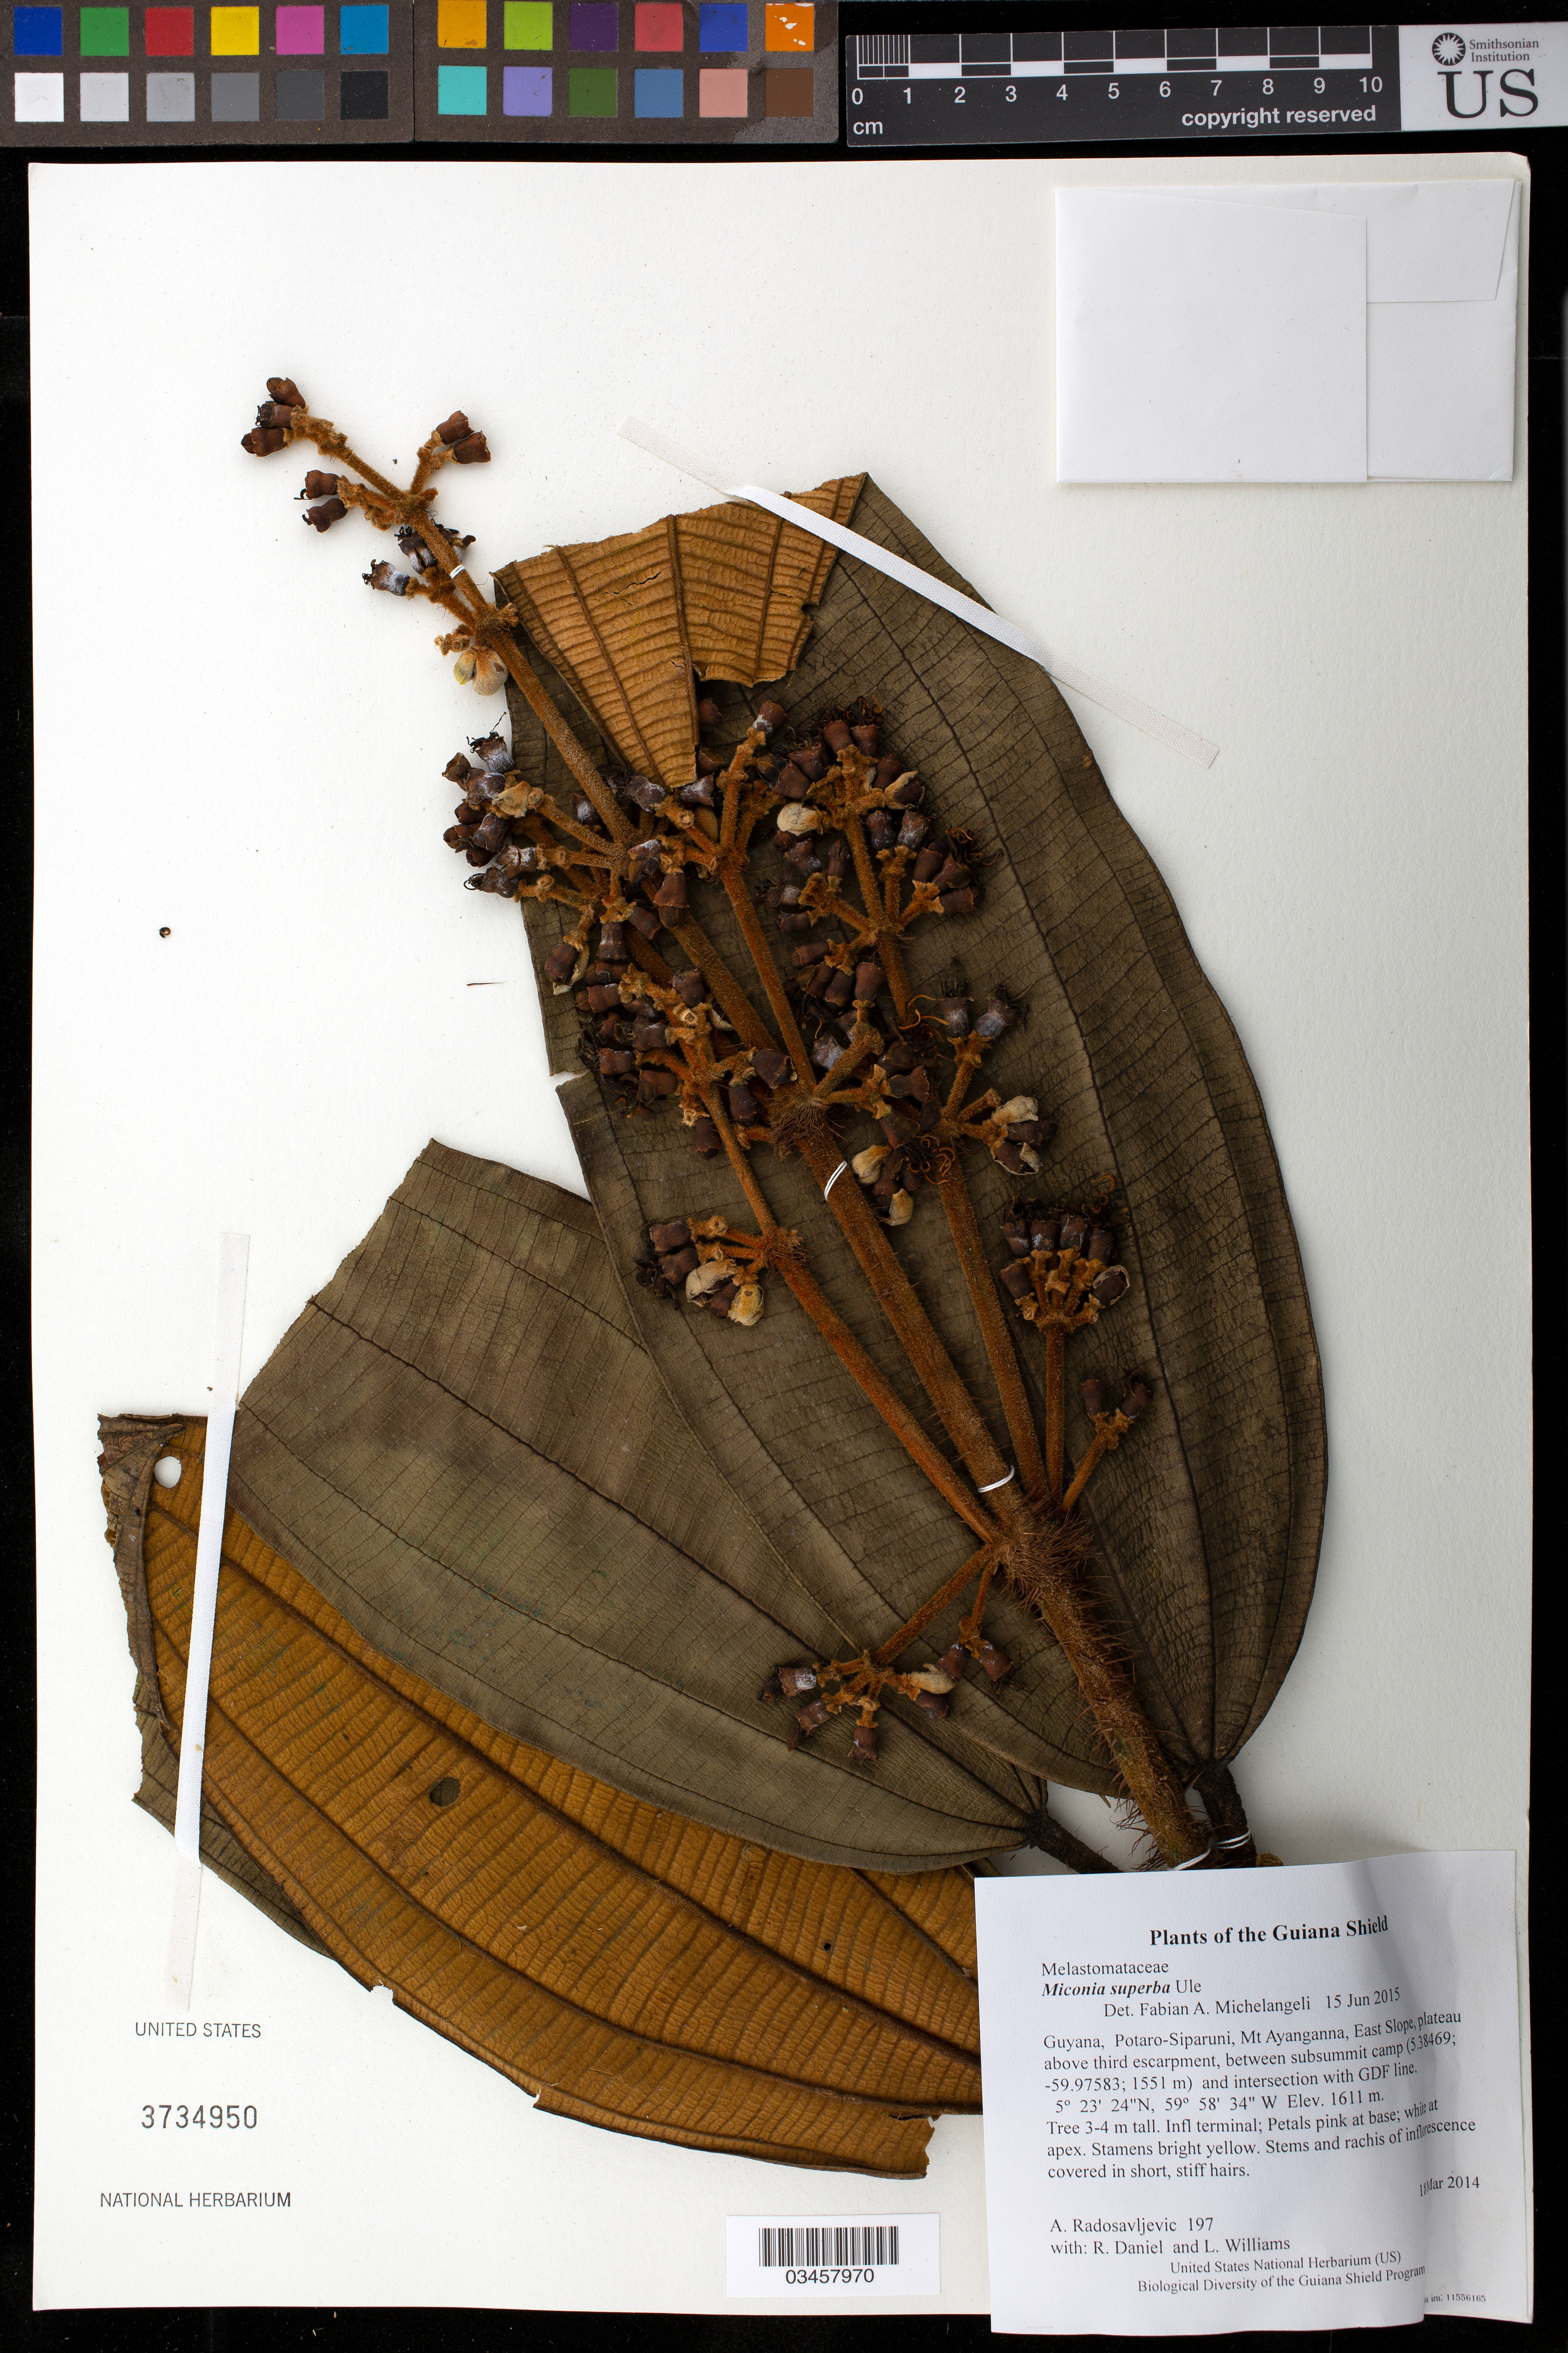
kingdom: Plantae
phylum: Tracheophyta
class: Magnoliopsida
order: Myrtales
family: Melastomataceae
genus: Miconia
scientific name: Miconia superba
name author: Ule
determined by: Michelangeli, F. A.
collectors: A. Radosavljevic, R. Daniel & L. Williams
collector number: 197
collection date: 2014-03-18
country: Guyana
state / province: Potaro-Siparuni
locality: Mt Ayanganna, East Slope, plateau above third escarpment, between subsummit camp (5.38469; -59.97583; 1551 m) and intersection with GDF line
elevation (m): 1611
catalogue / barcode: US 3734950